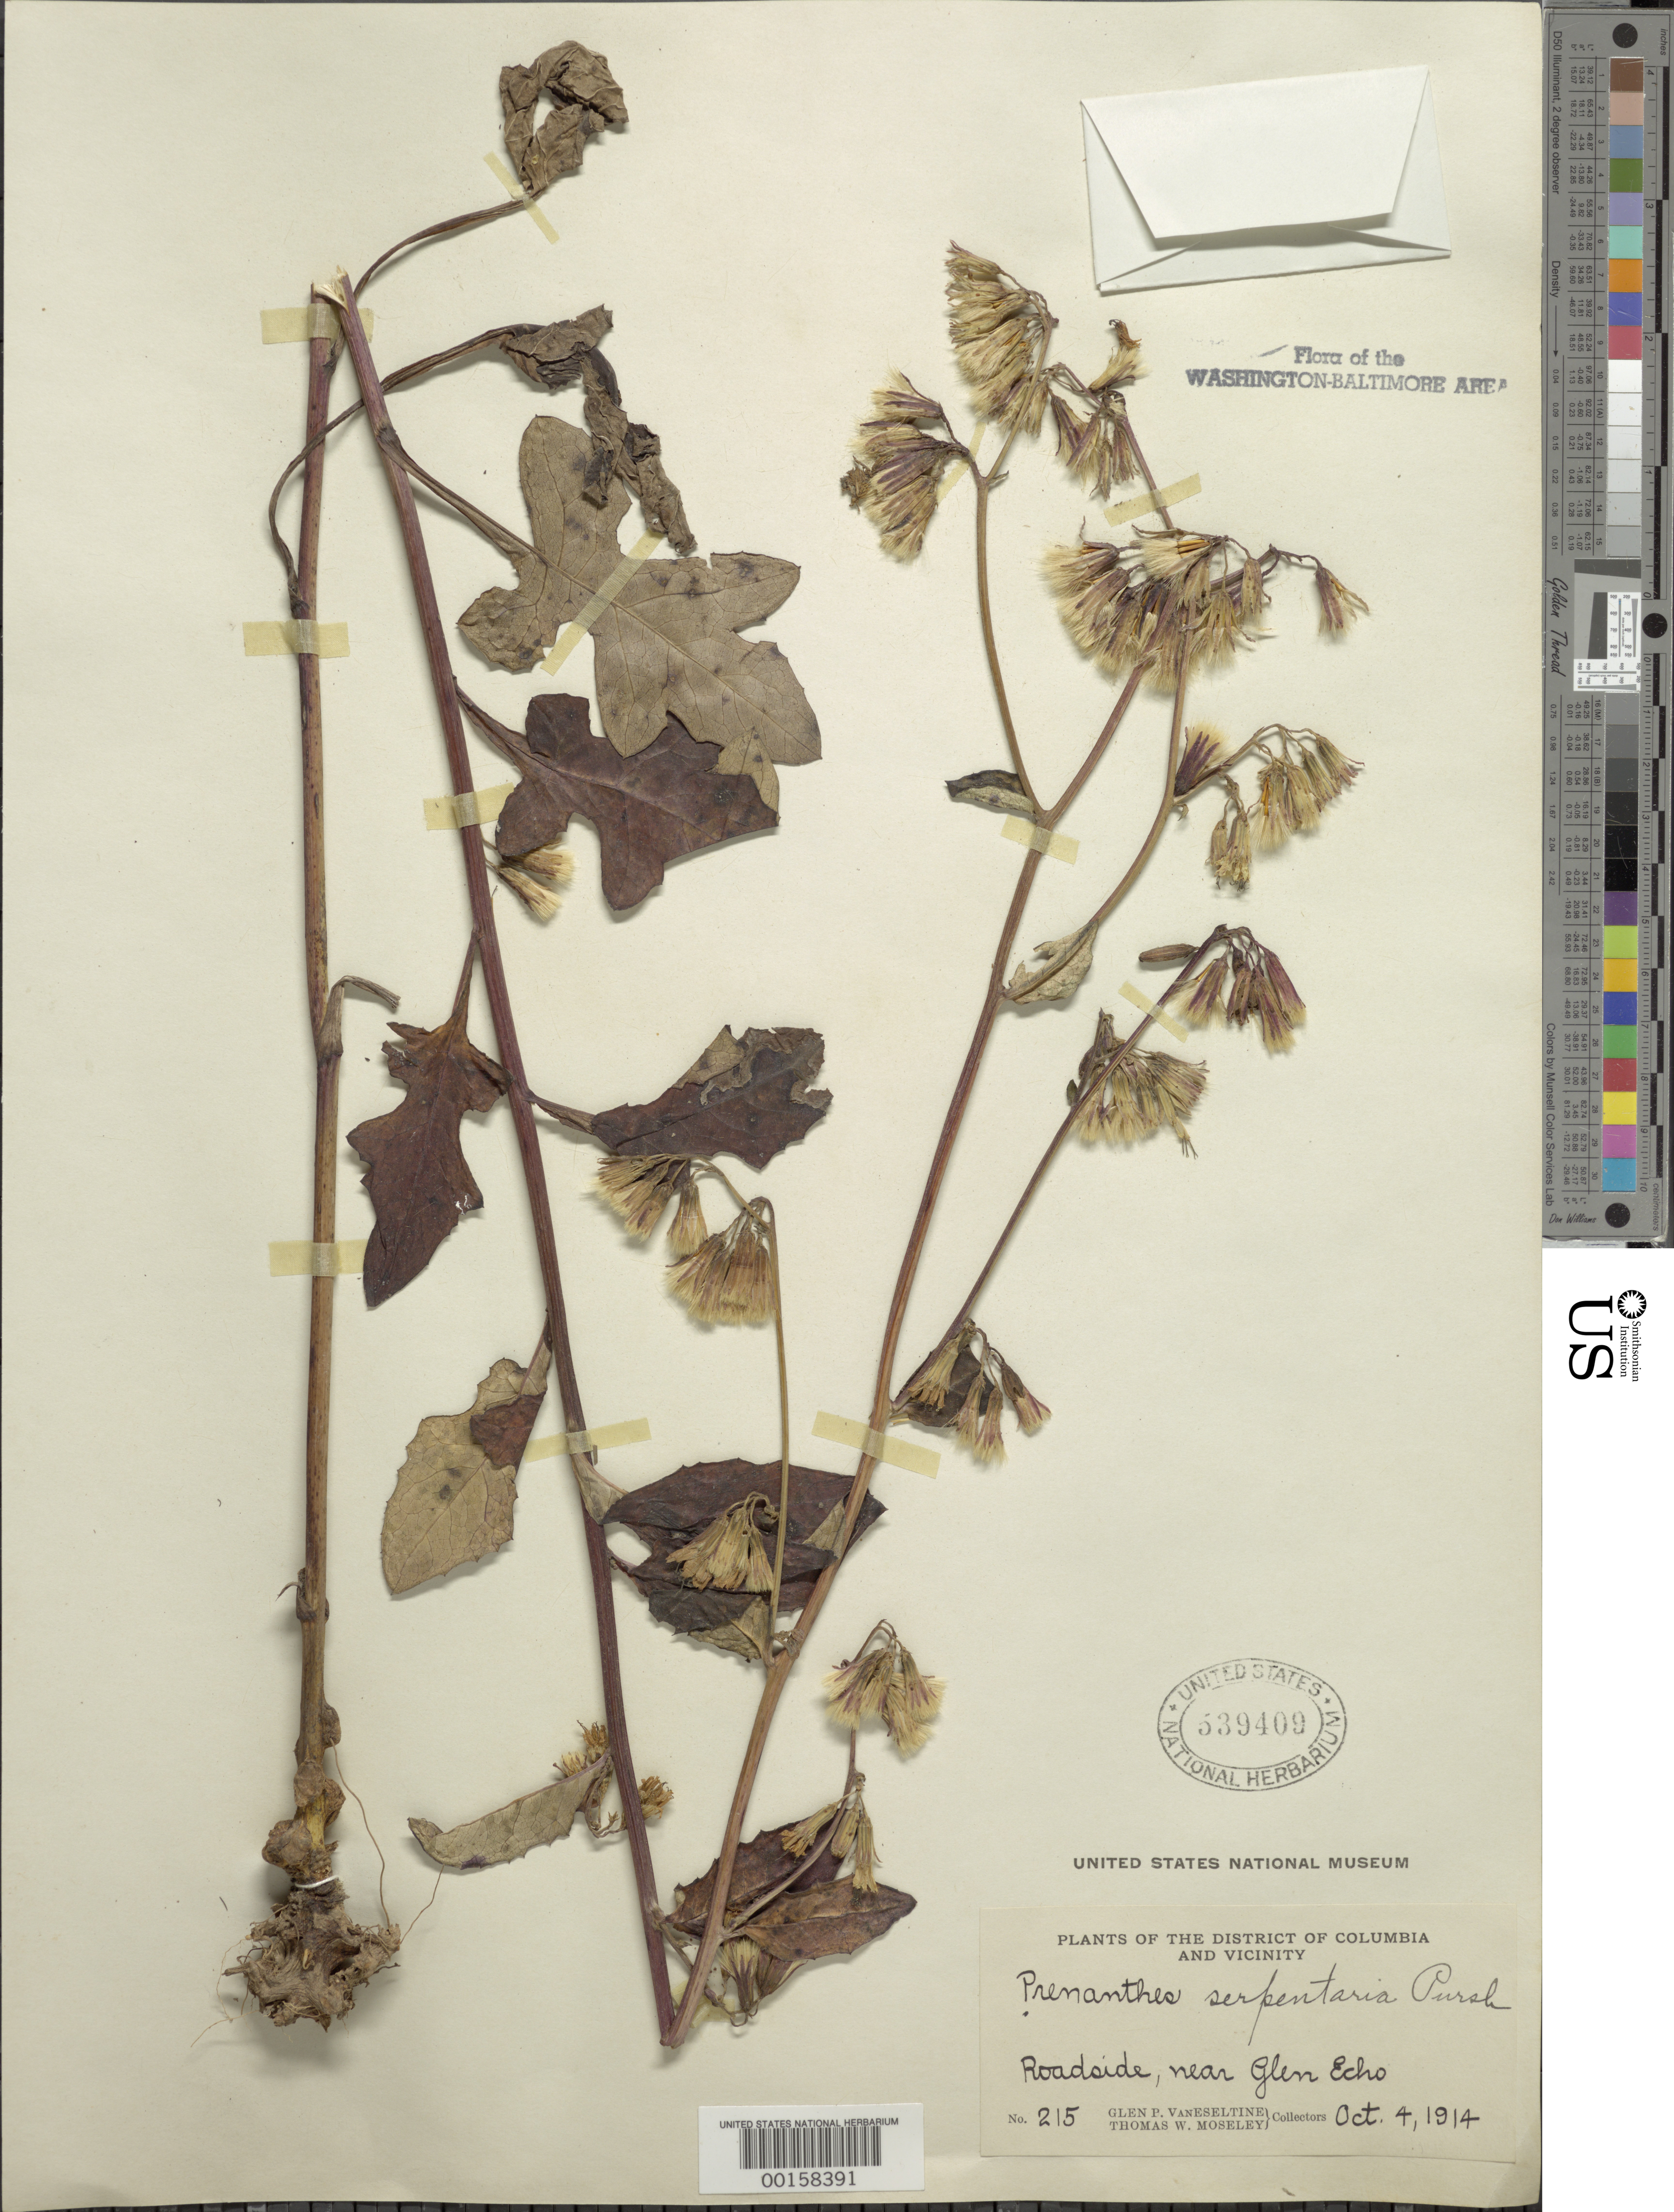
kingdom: Plantae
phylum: Tracheophyta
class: Magnoliopsida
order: Asterales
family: Asteraceae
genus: Nabalus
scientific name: Nabalus serpentarius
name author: (Pursh) Hook.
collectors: G. P. Van Eseltine & T. Moseley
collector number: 215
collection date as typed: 04 Oct 1914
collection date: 1914-10-04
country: United States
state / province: Maryland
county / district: Montgomery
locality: Glen Echo vicinity C. & O. Canal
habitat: Roadside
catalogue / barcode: US 539409